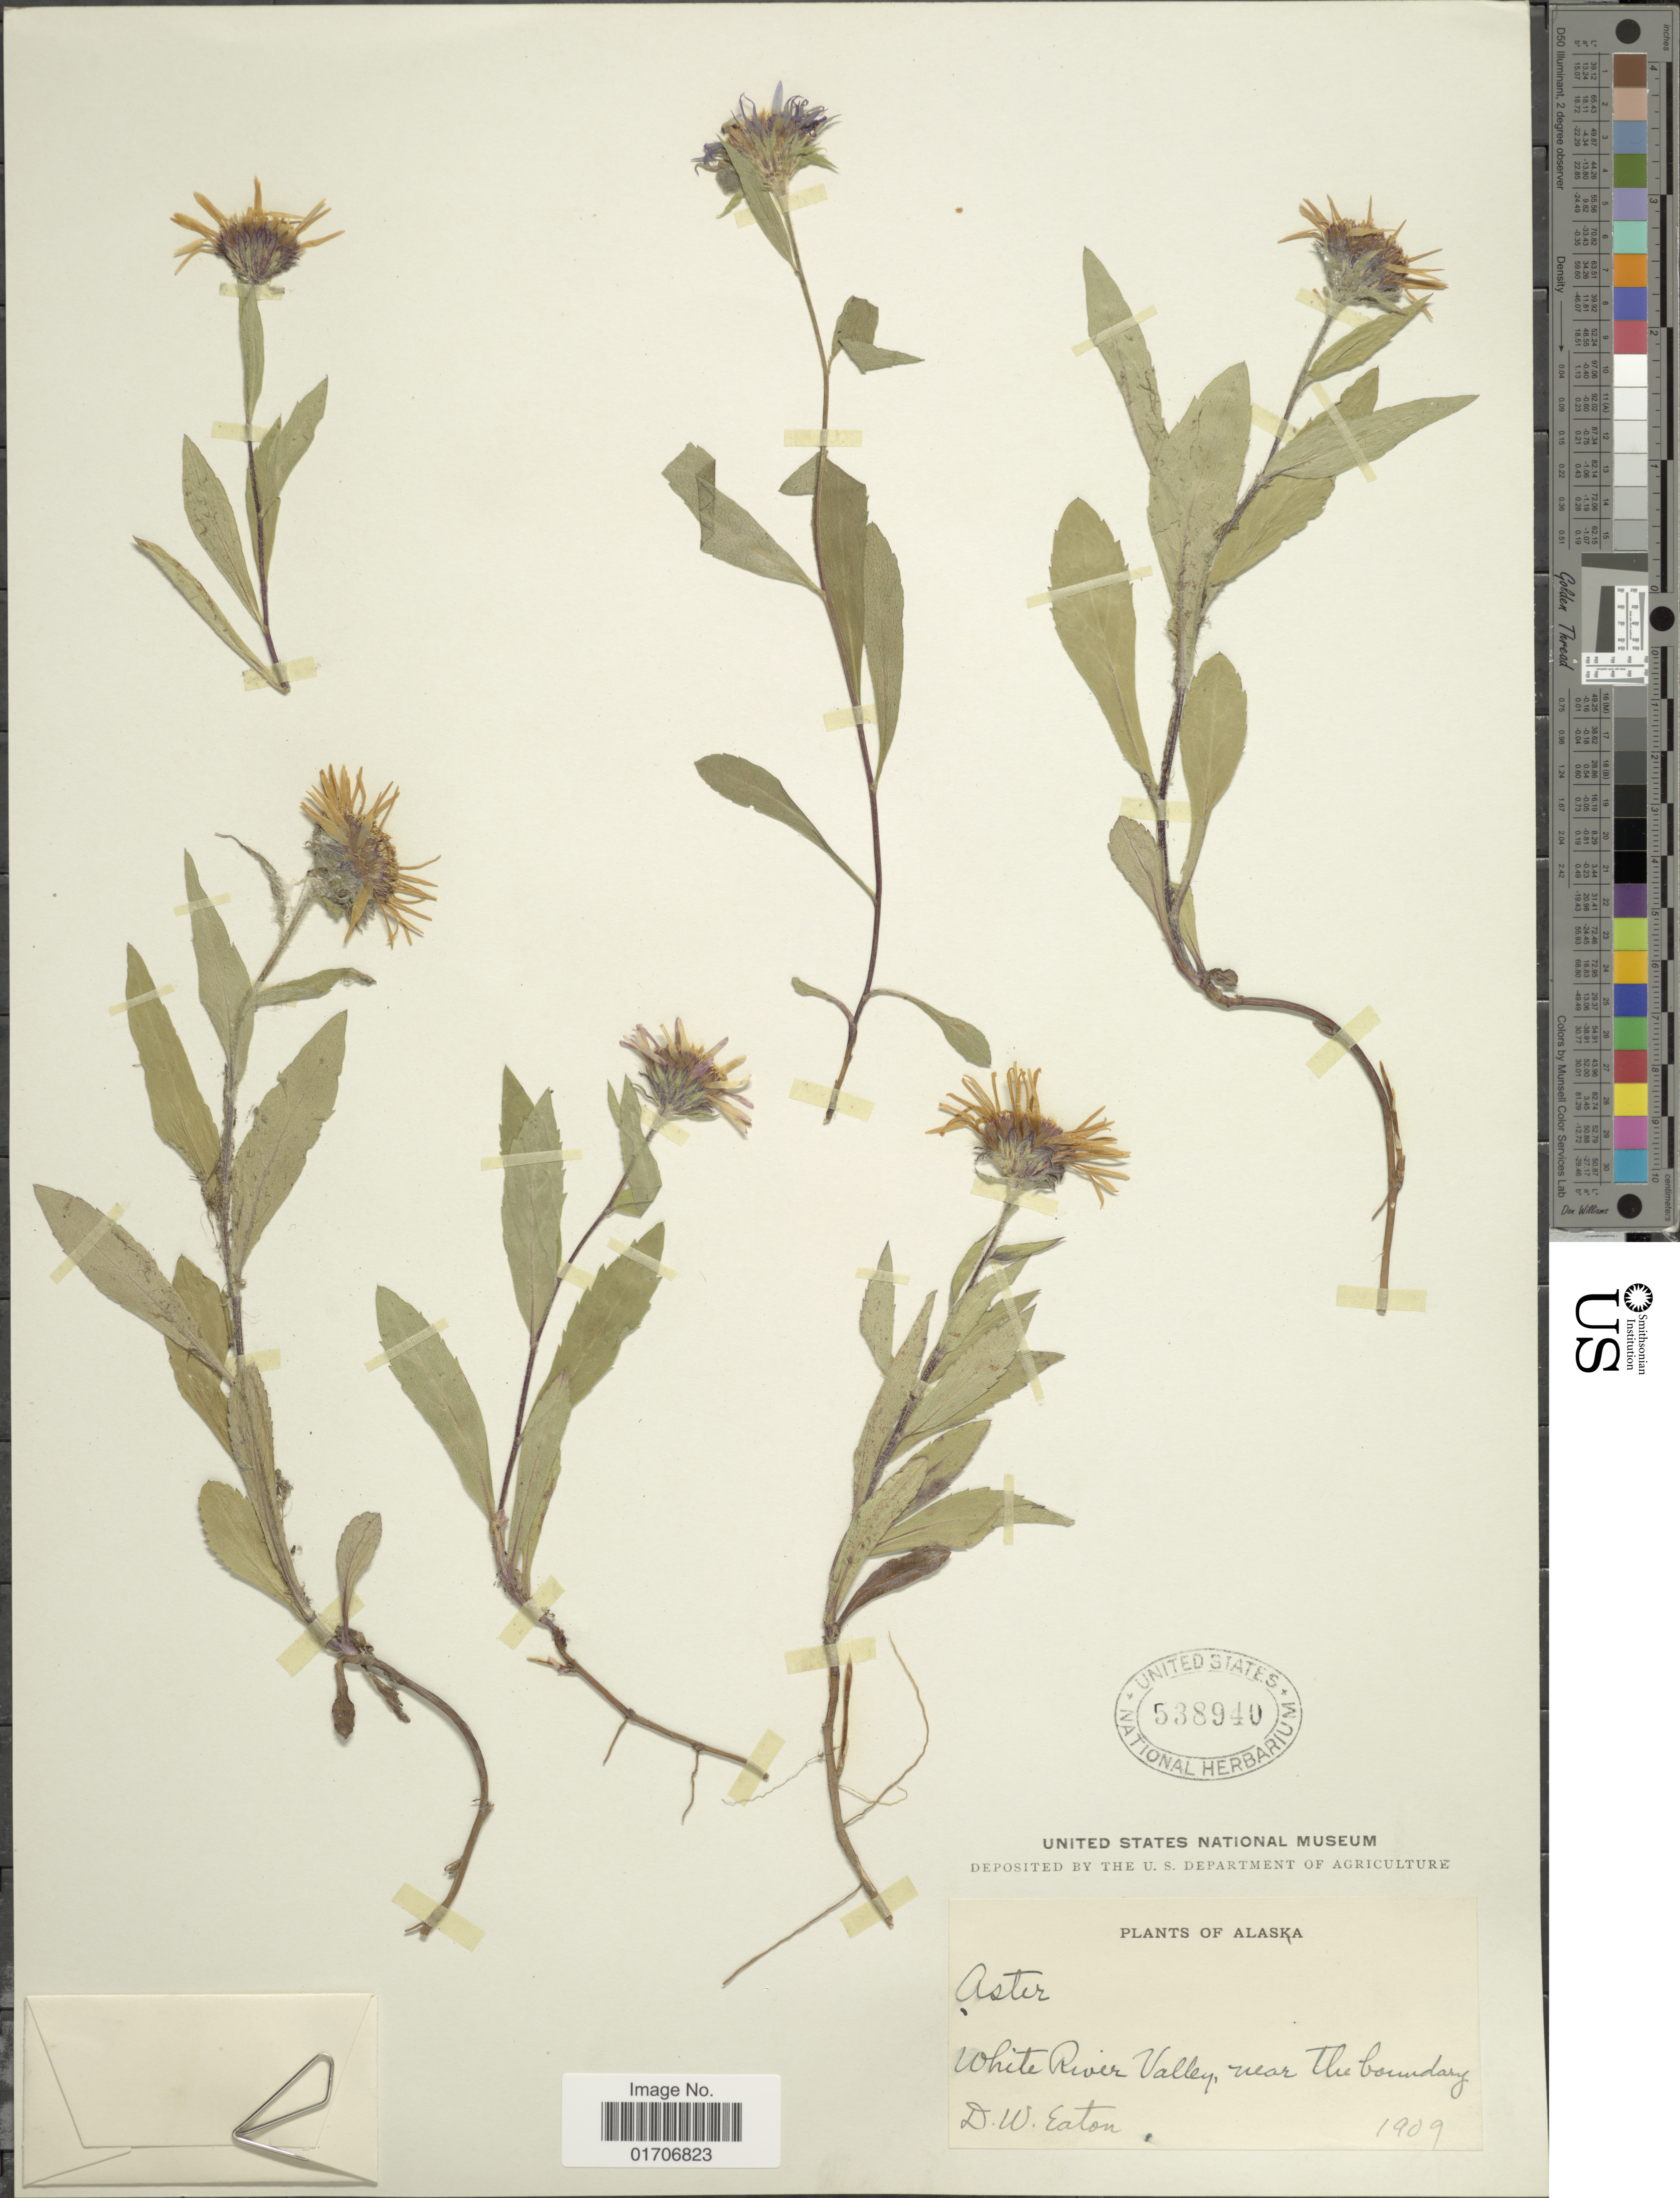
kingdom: Plantae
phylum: Tracheophyta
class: Magnoliopsida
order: Asterales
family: Asteraceae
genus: Eurybia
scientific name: Eurybia sibirica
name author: (L.) G.L. Nesom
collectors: D. Eaton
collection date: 1909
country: United States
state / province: Alaska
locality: White River Valley, near the boundary.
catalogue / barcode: US 538940